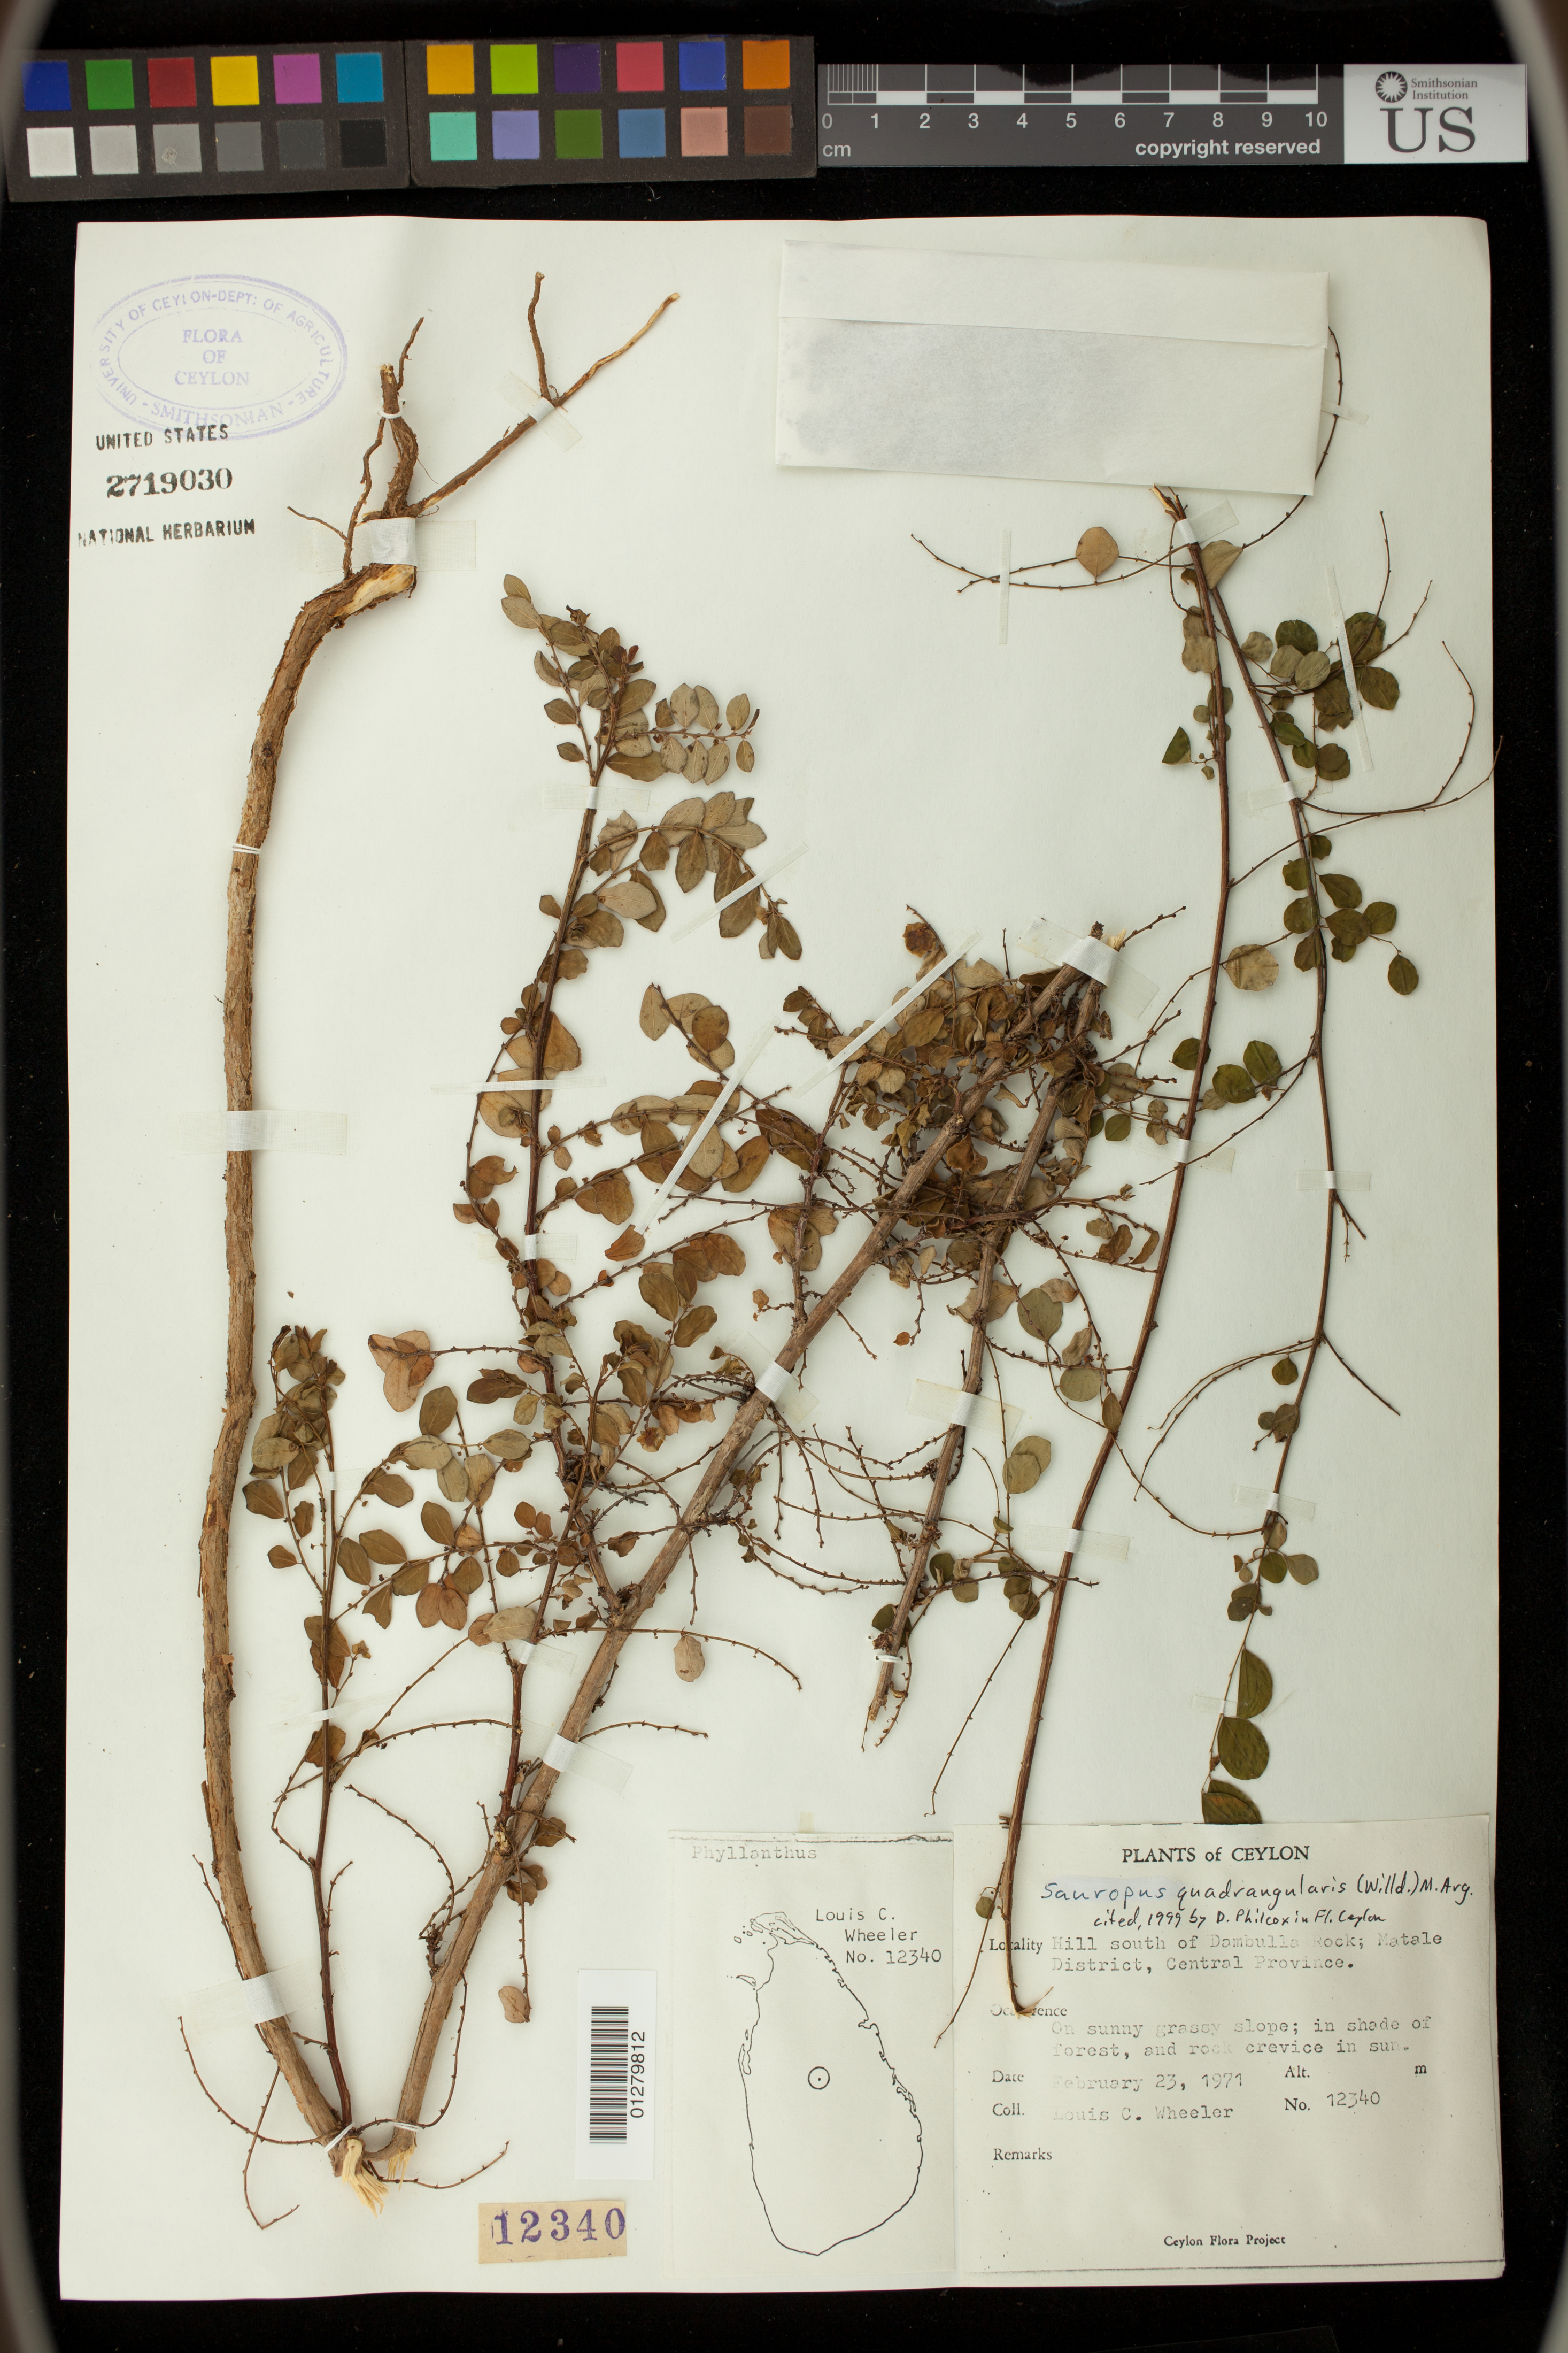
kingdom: Plantae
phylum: Tracheophyta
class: Magnoliopsida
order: Malpighiales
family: Phyllanthaceae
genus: Sauropus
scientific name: Sauropus quadrangularis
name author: (Willd.) Müll. Arg.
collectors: L. C. Wheeler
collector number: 12340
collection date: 1971-02-23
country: Sri Lanka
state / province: Central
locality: Hill south of Dambulla Rock; Matale District.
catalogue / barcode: US 2719030